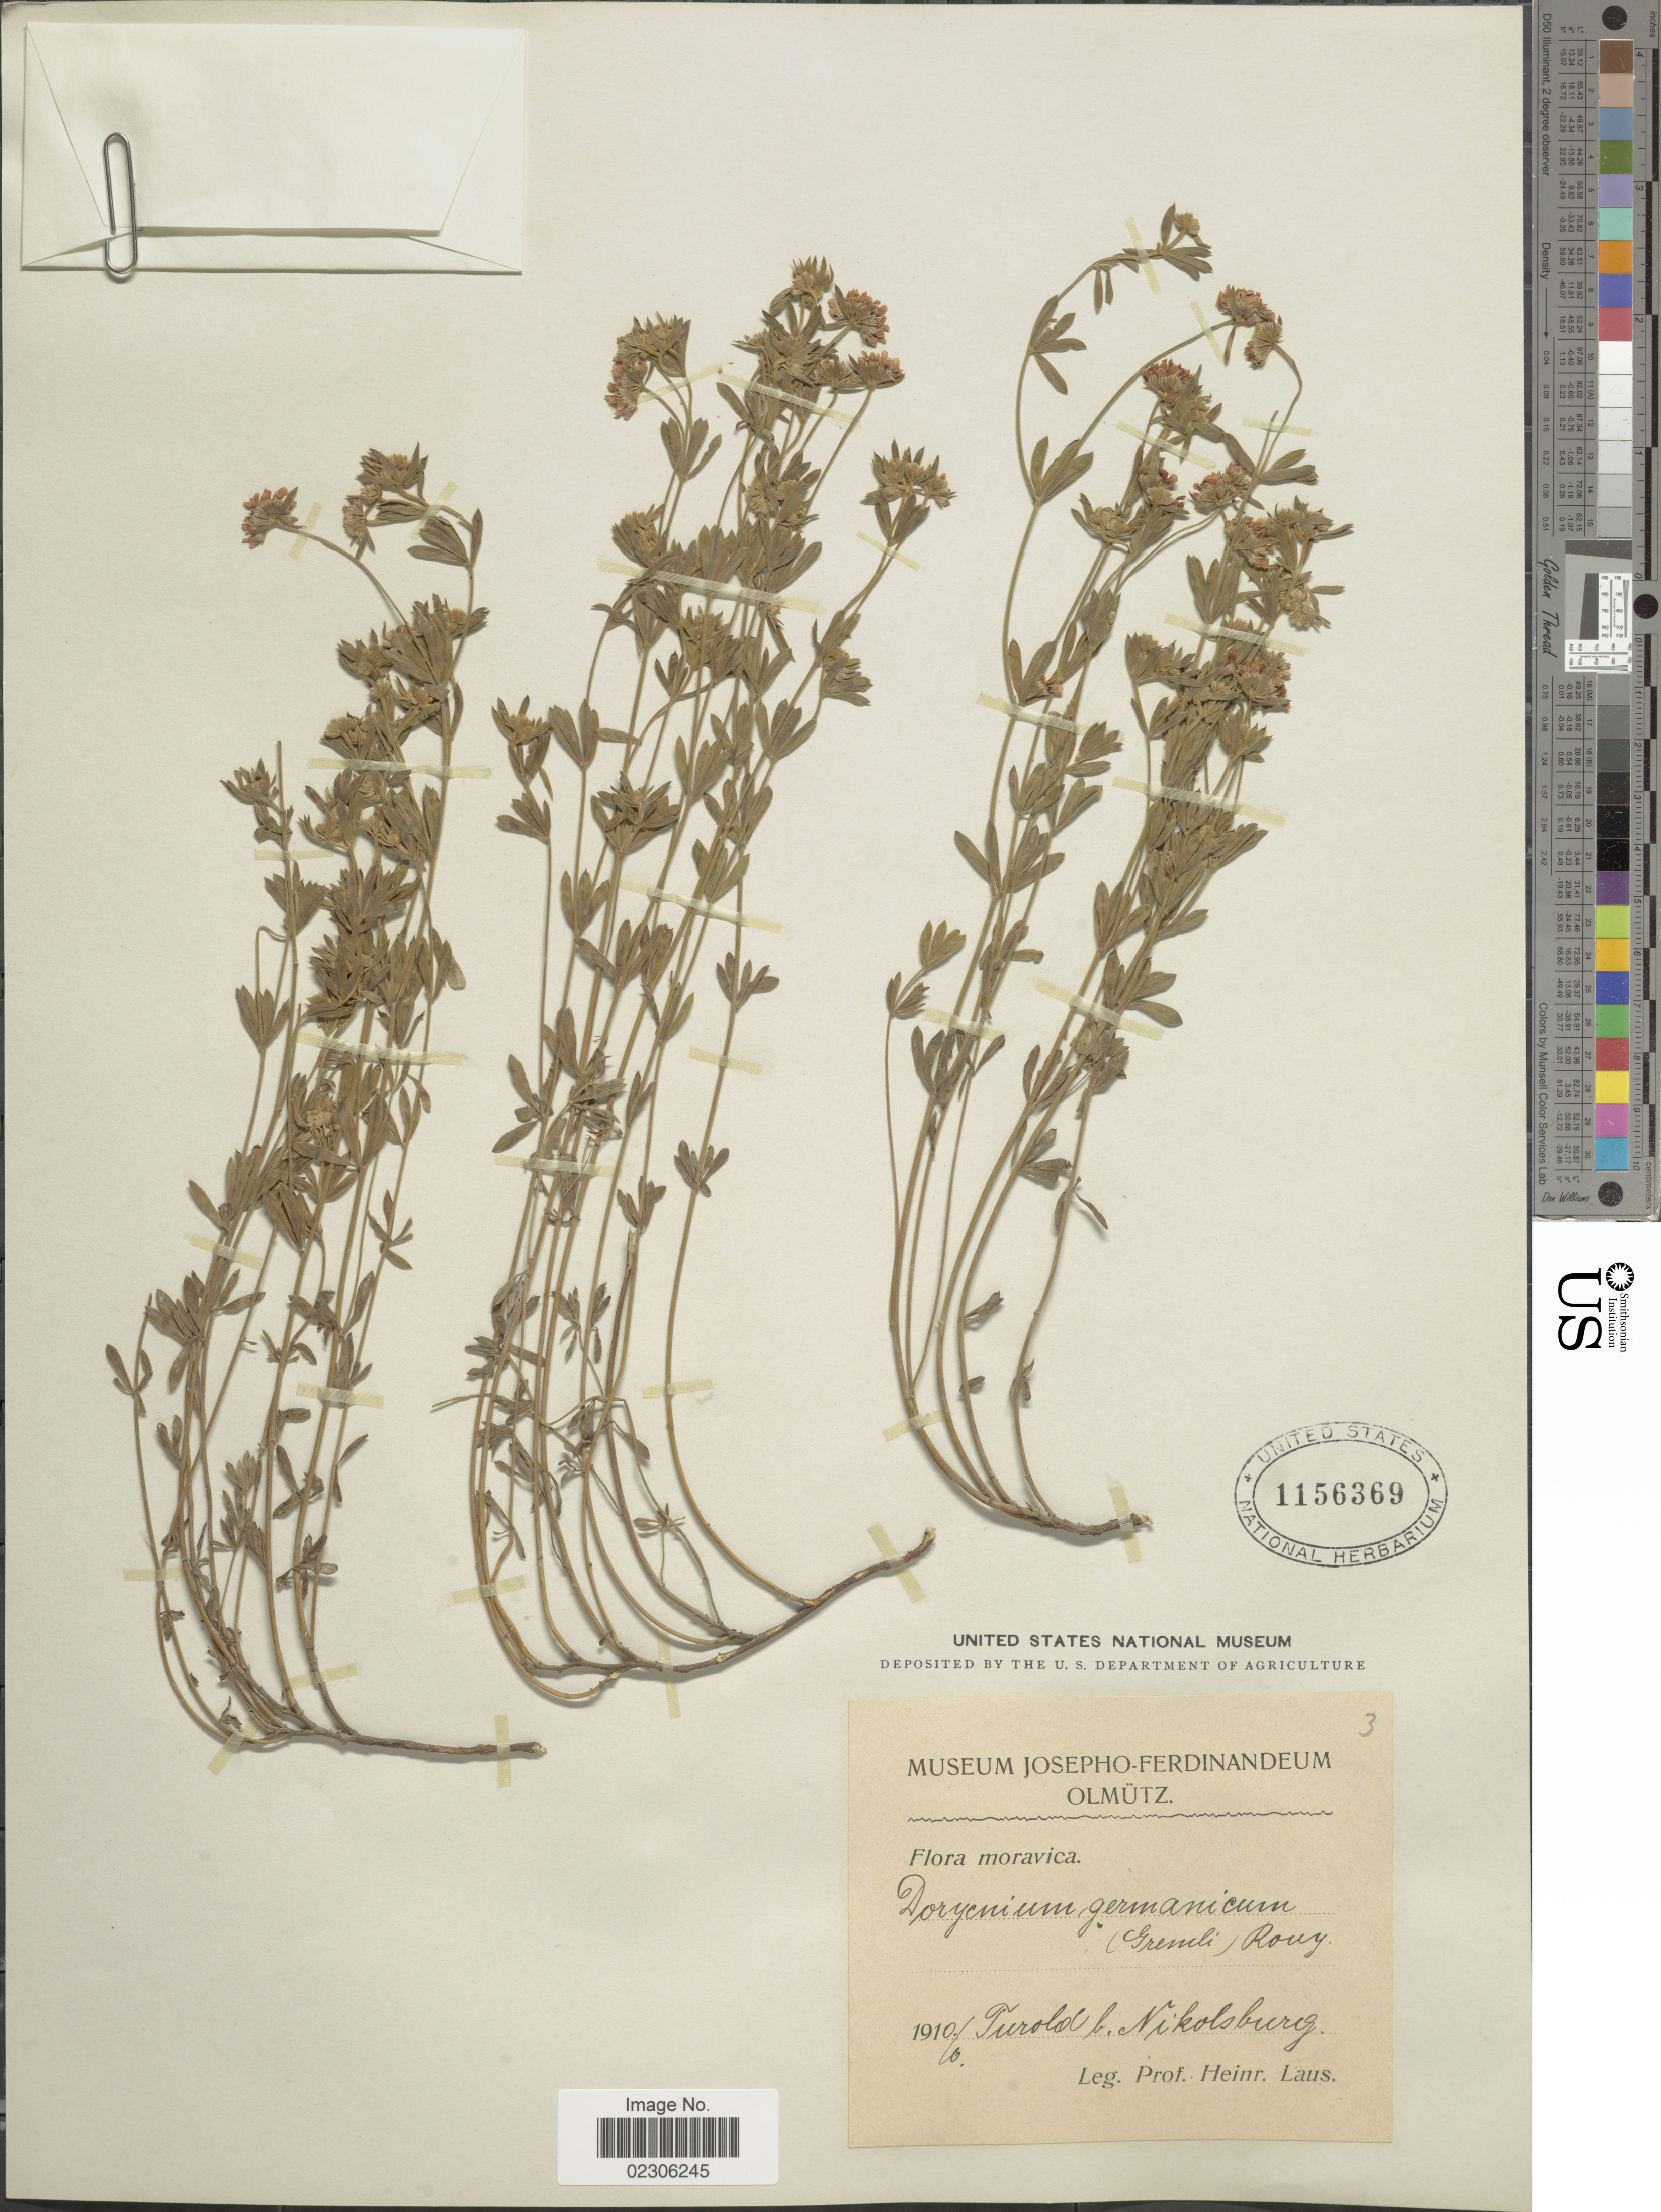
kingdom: Plantae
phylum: Tracheophyta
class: Magnoliopsida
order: Fabales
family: Fabaceae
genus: Dorycnium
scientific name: Dorycnium germanicum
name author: Rouy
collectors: H. Laus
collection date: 1910-06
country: Czechia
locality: Moravica, Turold b. Nikolsburg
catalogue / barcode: US 1156369